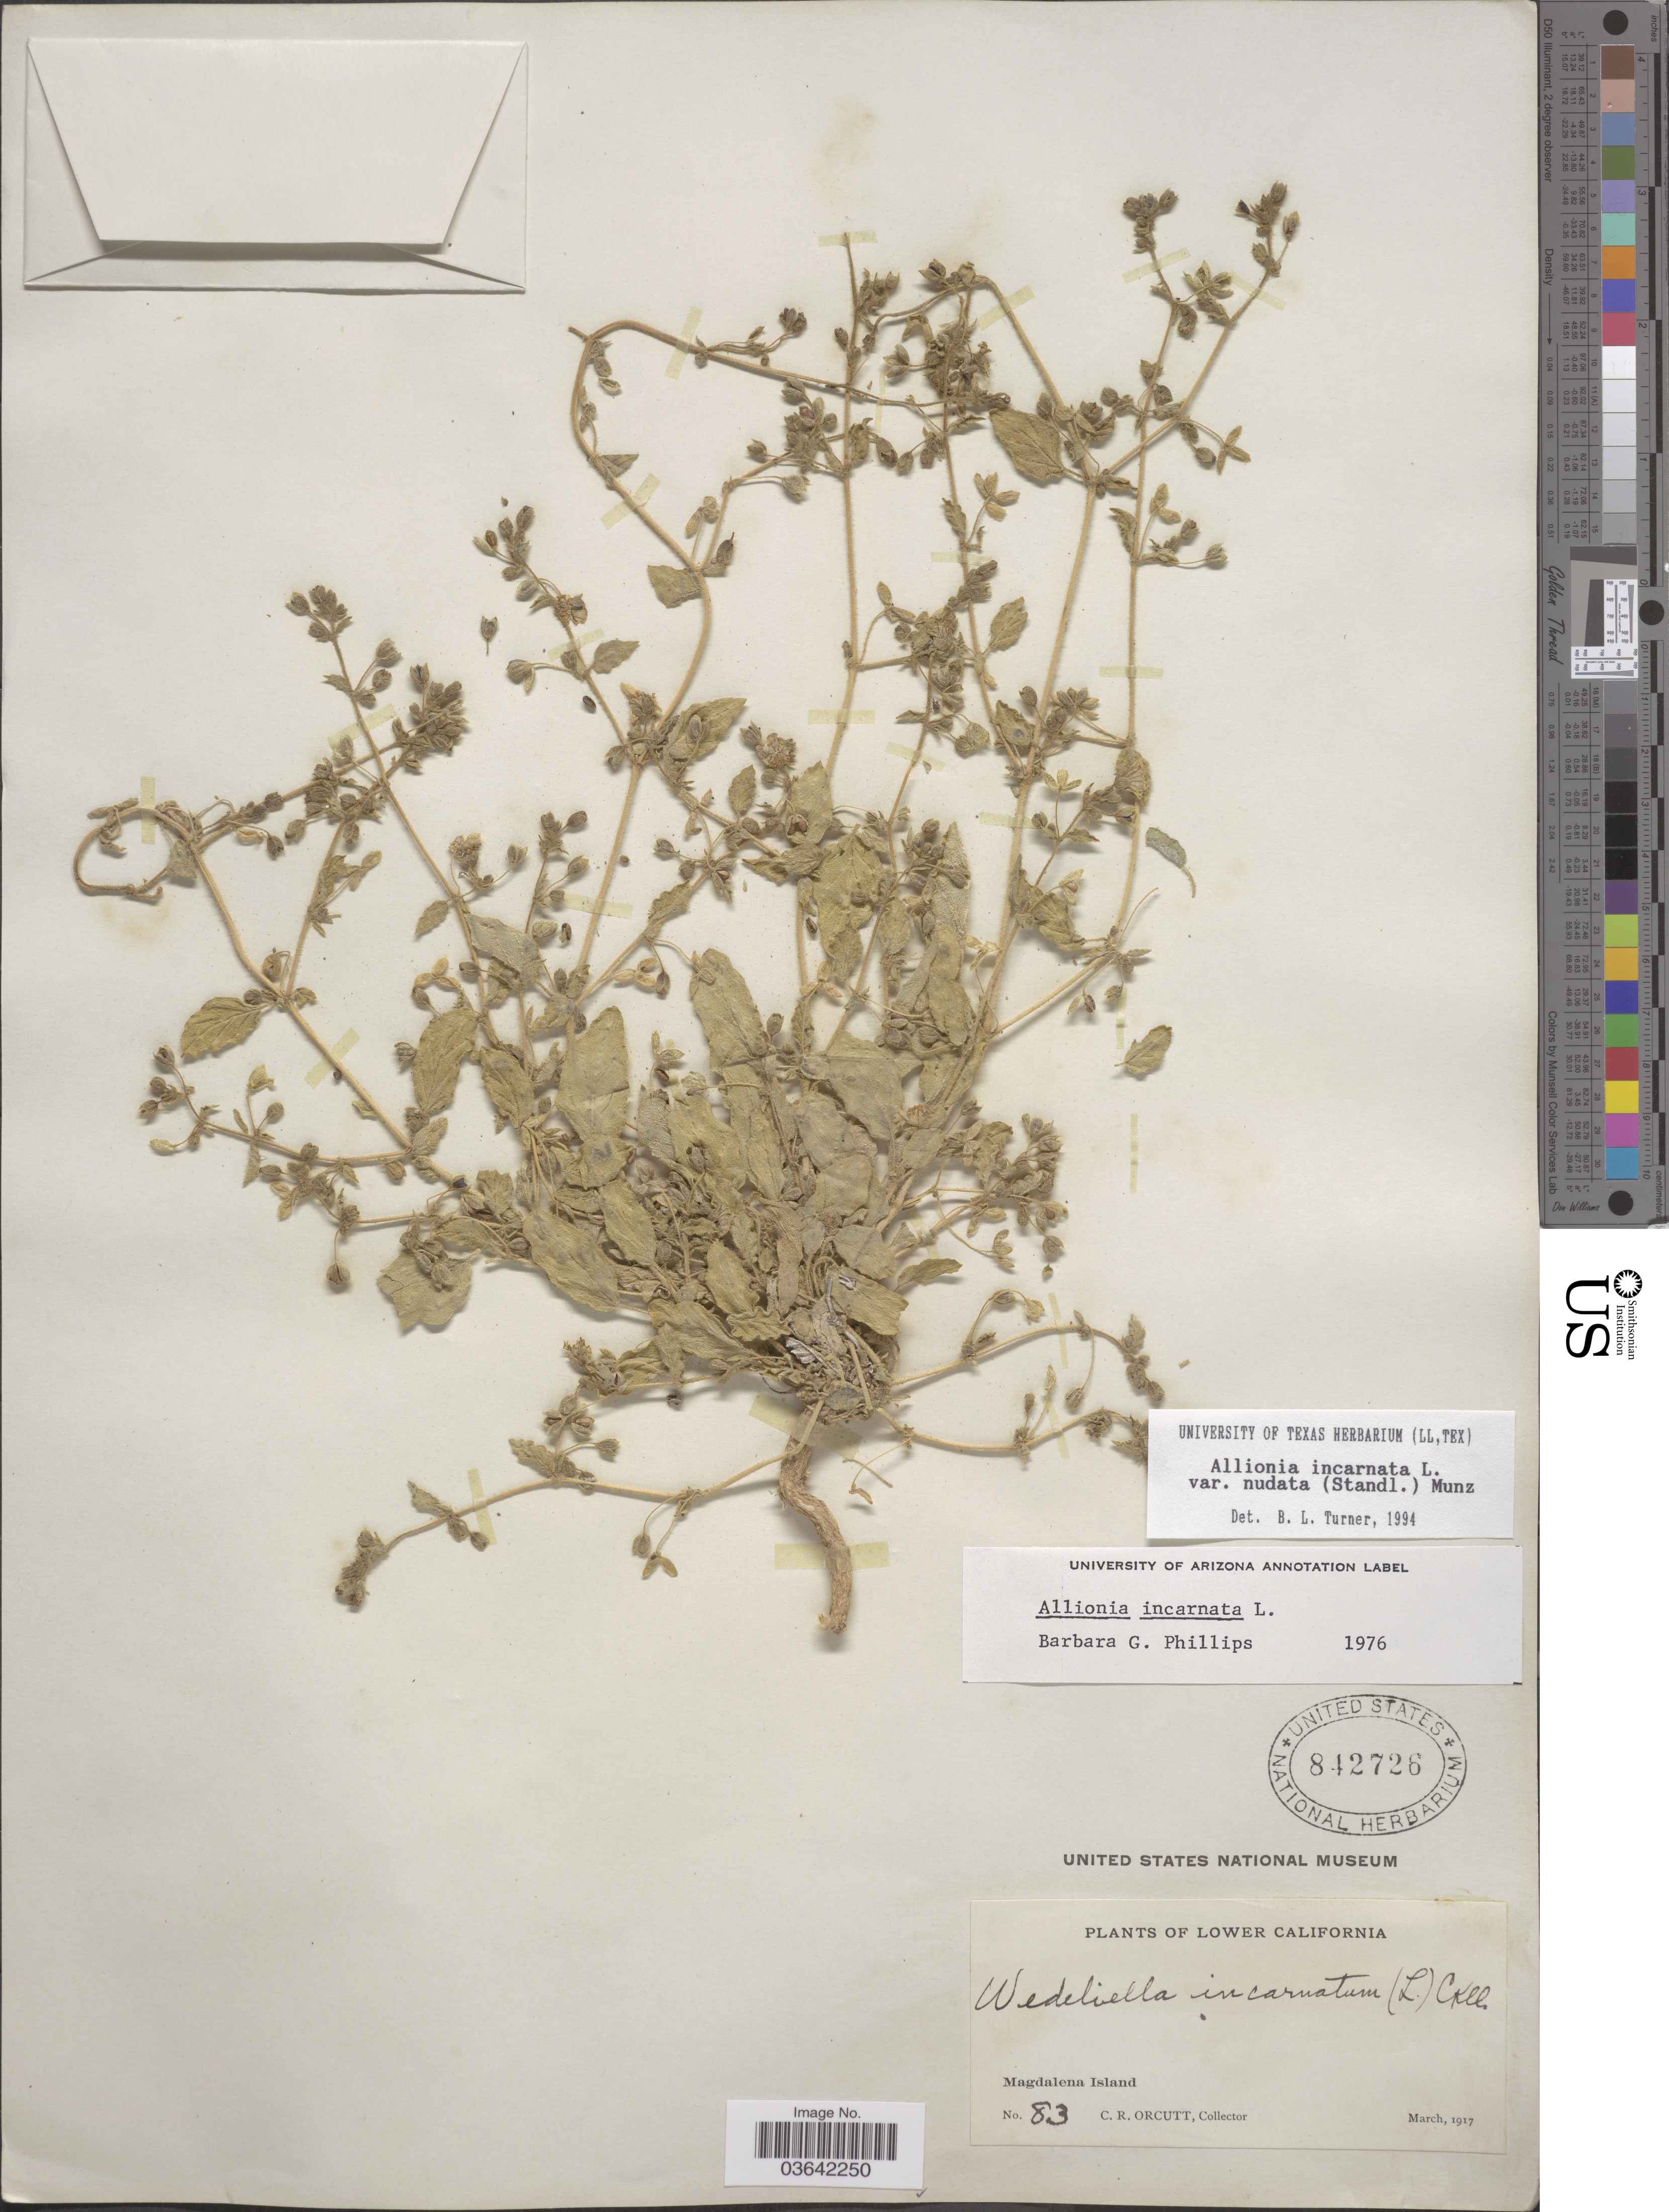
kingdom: Plantae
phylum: Tracheophyta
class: Magnoliopsida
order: Caryophyllales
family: Nyctaginaceae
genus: Allionia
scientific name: Allionia incarnata var. nudata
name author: (Standl.) Munz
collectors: C. R. Orcutt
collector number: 83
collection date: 1917-03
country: Mexico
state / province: Baja California Sur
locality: Lower California. Magdalena Island.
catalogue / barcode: US 842726